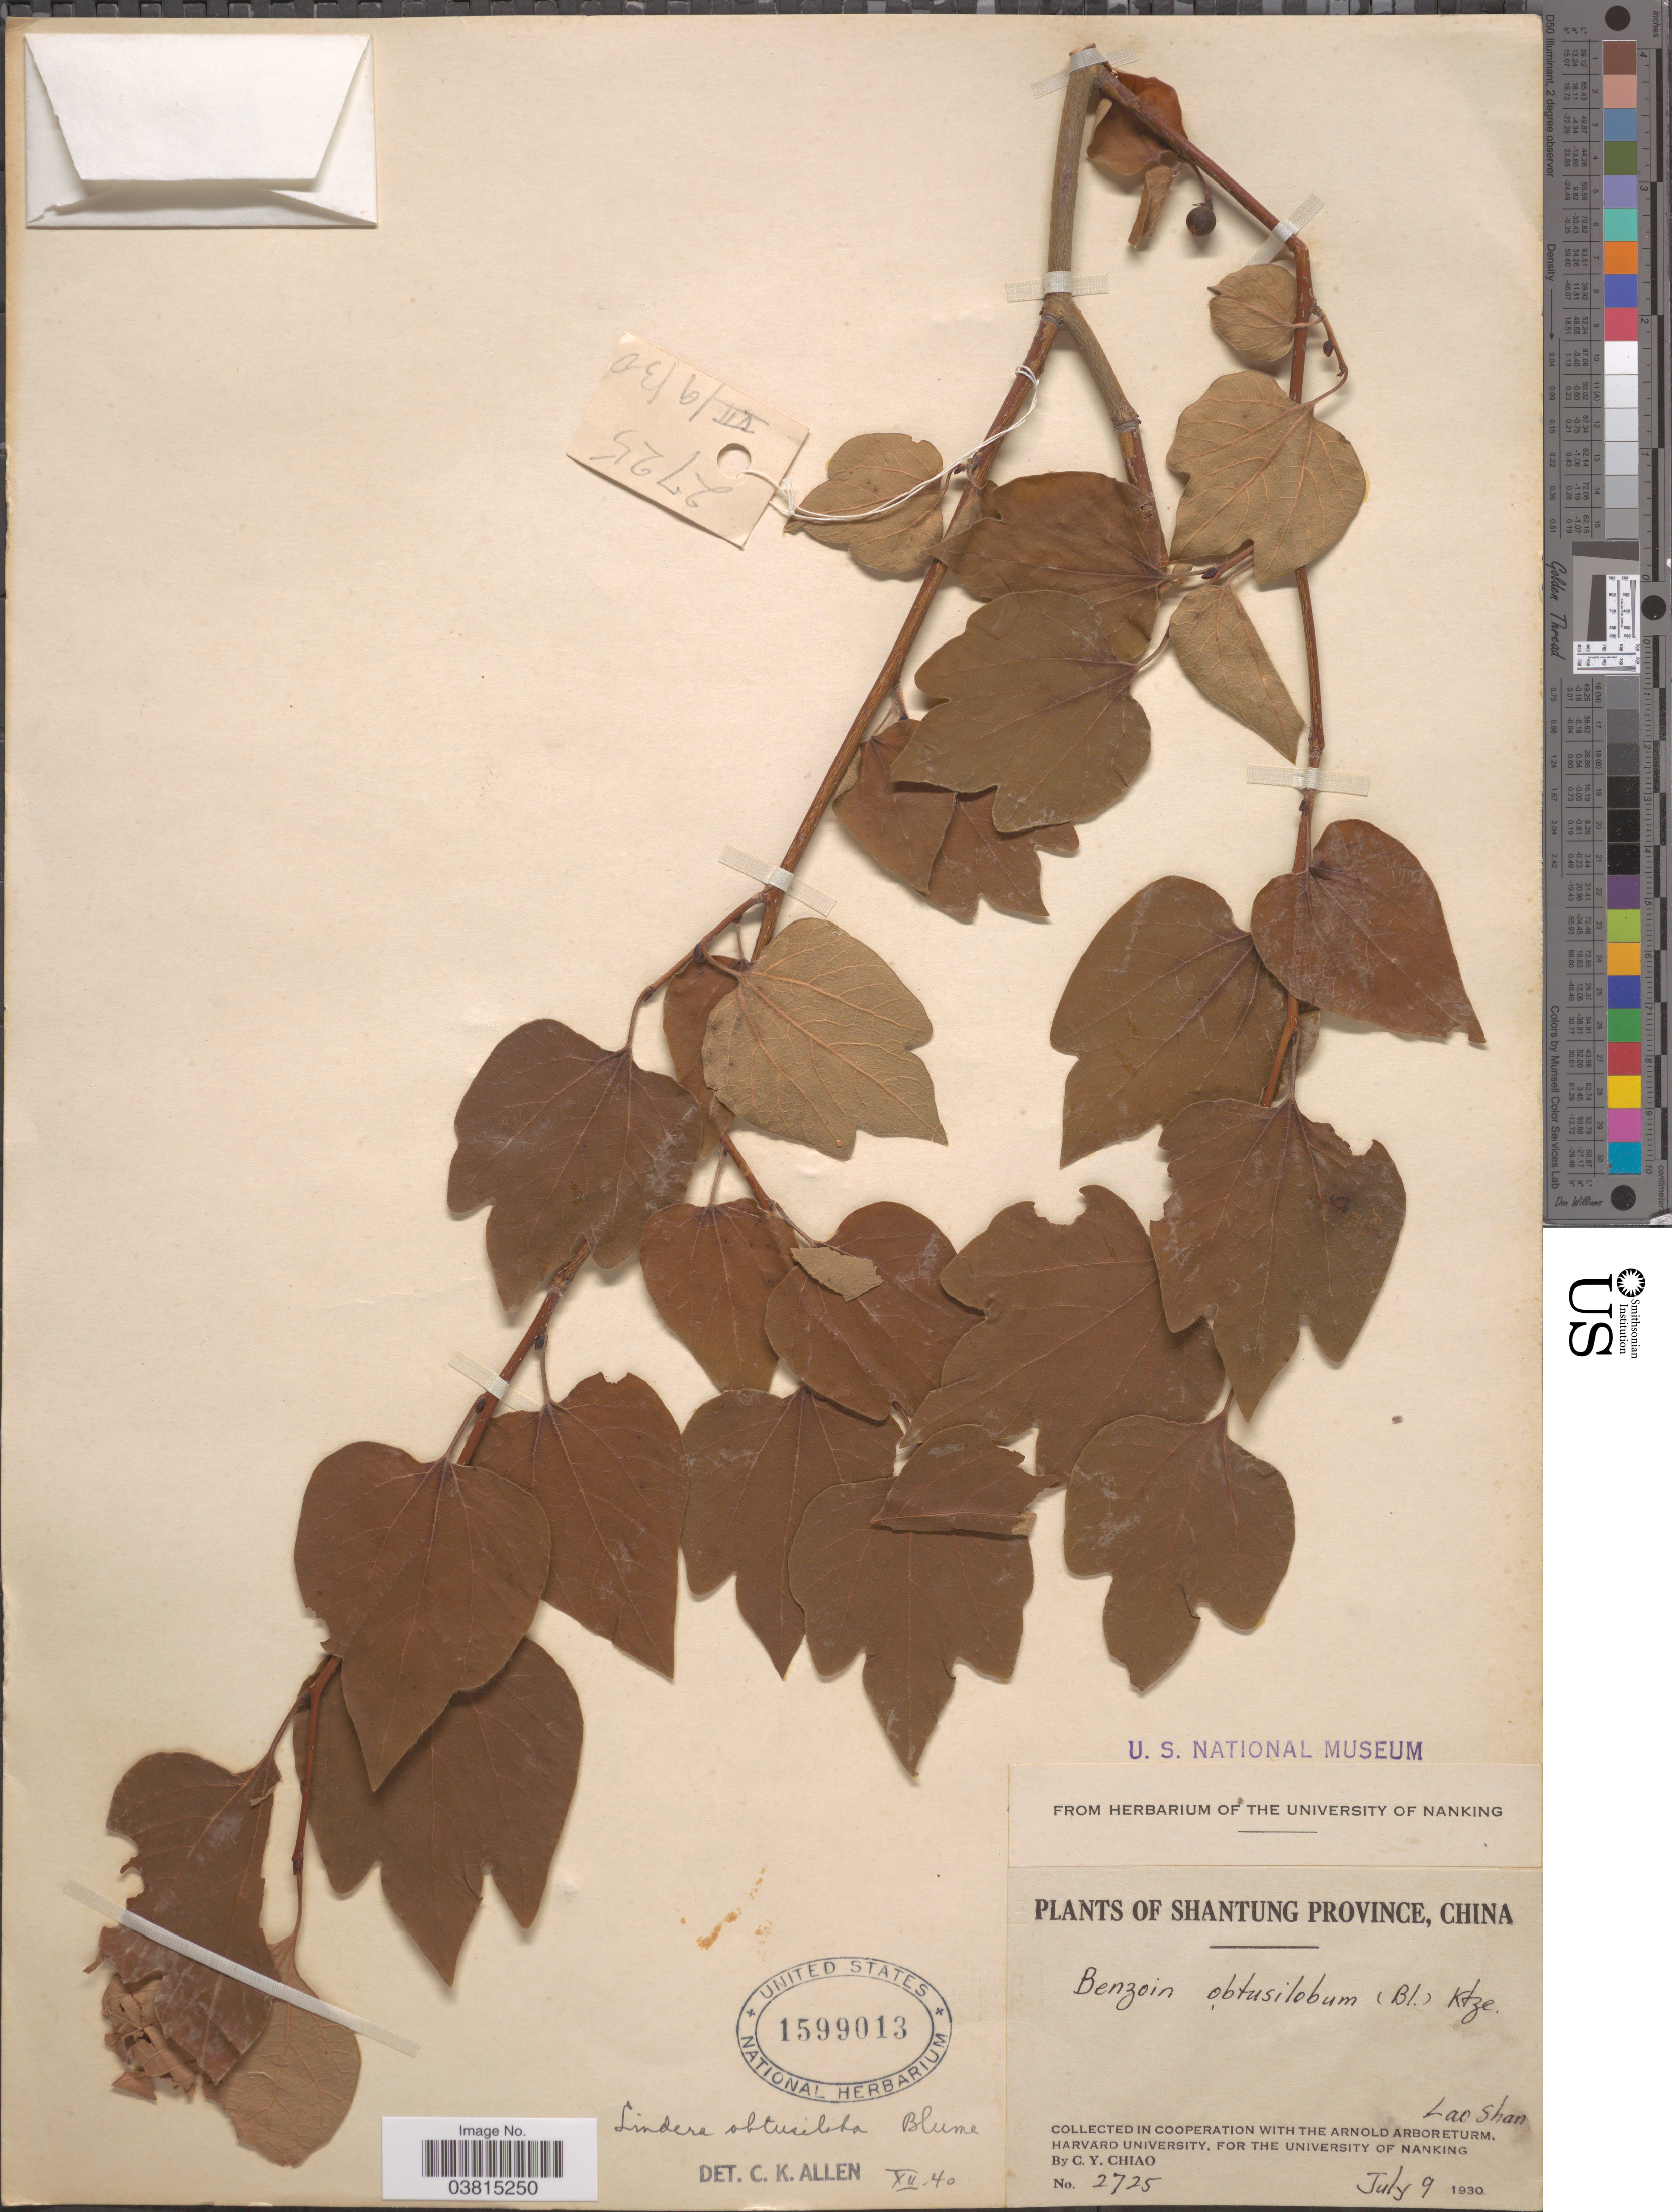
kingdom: Plantae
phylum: Tracheophyta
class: Magnoliopsida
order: Laurales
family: Lauraceae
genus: Lindera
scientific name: Lindera obtusiloba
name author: Blume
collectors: C. Y. Chiao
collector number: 2725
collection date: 1930-07-09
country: China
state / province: Shandong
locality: Shantung Province. Lao Shan.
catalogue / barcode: US 1599013